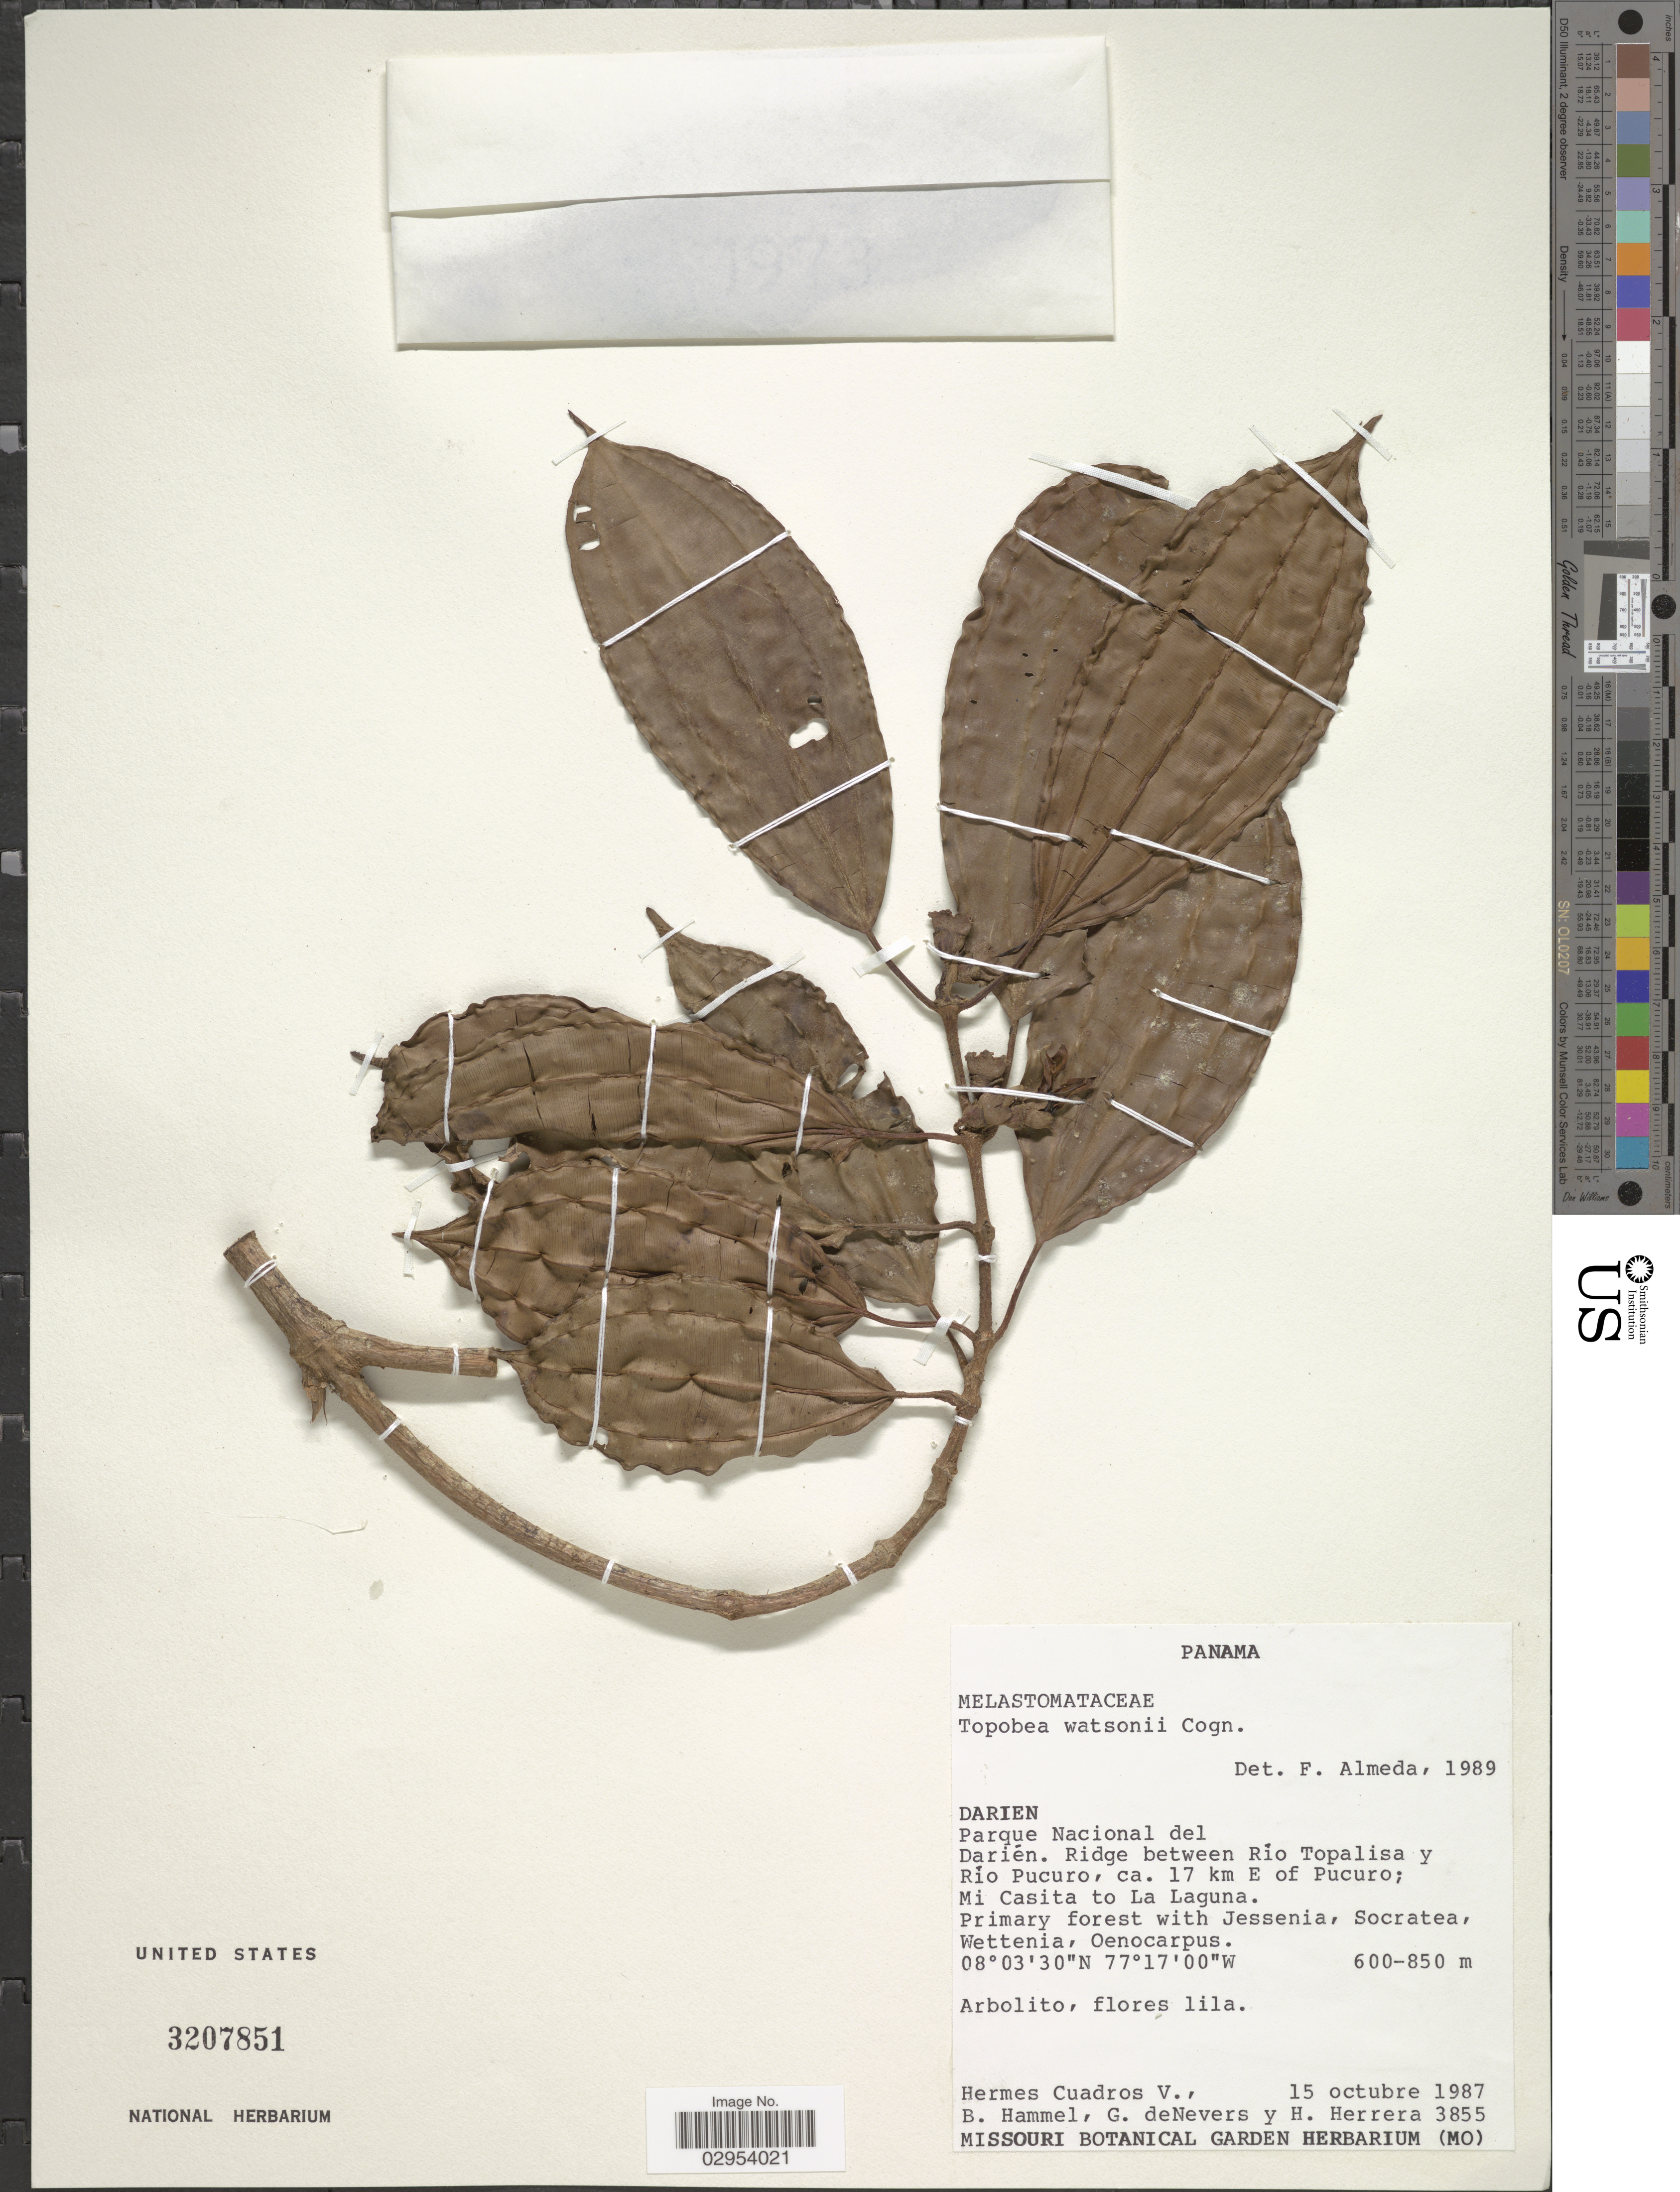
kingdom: Plantae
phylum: Tracheophyta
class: Magnoliopsida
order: Myrtales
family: Melastomataceae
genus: Topobea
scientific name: Topobea watsonii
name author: Cogn.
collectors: H. Cuadros V., B. Hammel, G. DeNevers & H. Herrera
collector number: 3855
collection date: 1987-10-15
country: Panama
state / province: Darién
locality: Parque Nacional del Darién. Ridge between Río Topalisa y Río Pucuro, ca. 17 km E of Pucuro; Mi Casita to La Laguna.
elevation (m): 600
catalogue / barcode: US 3207851